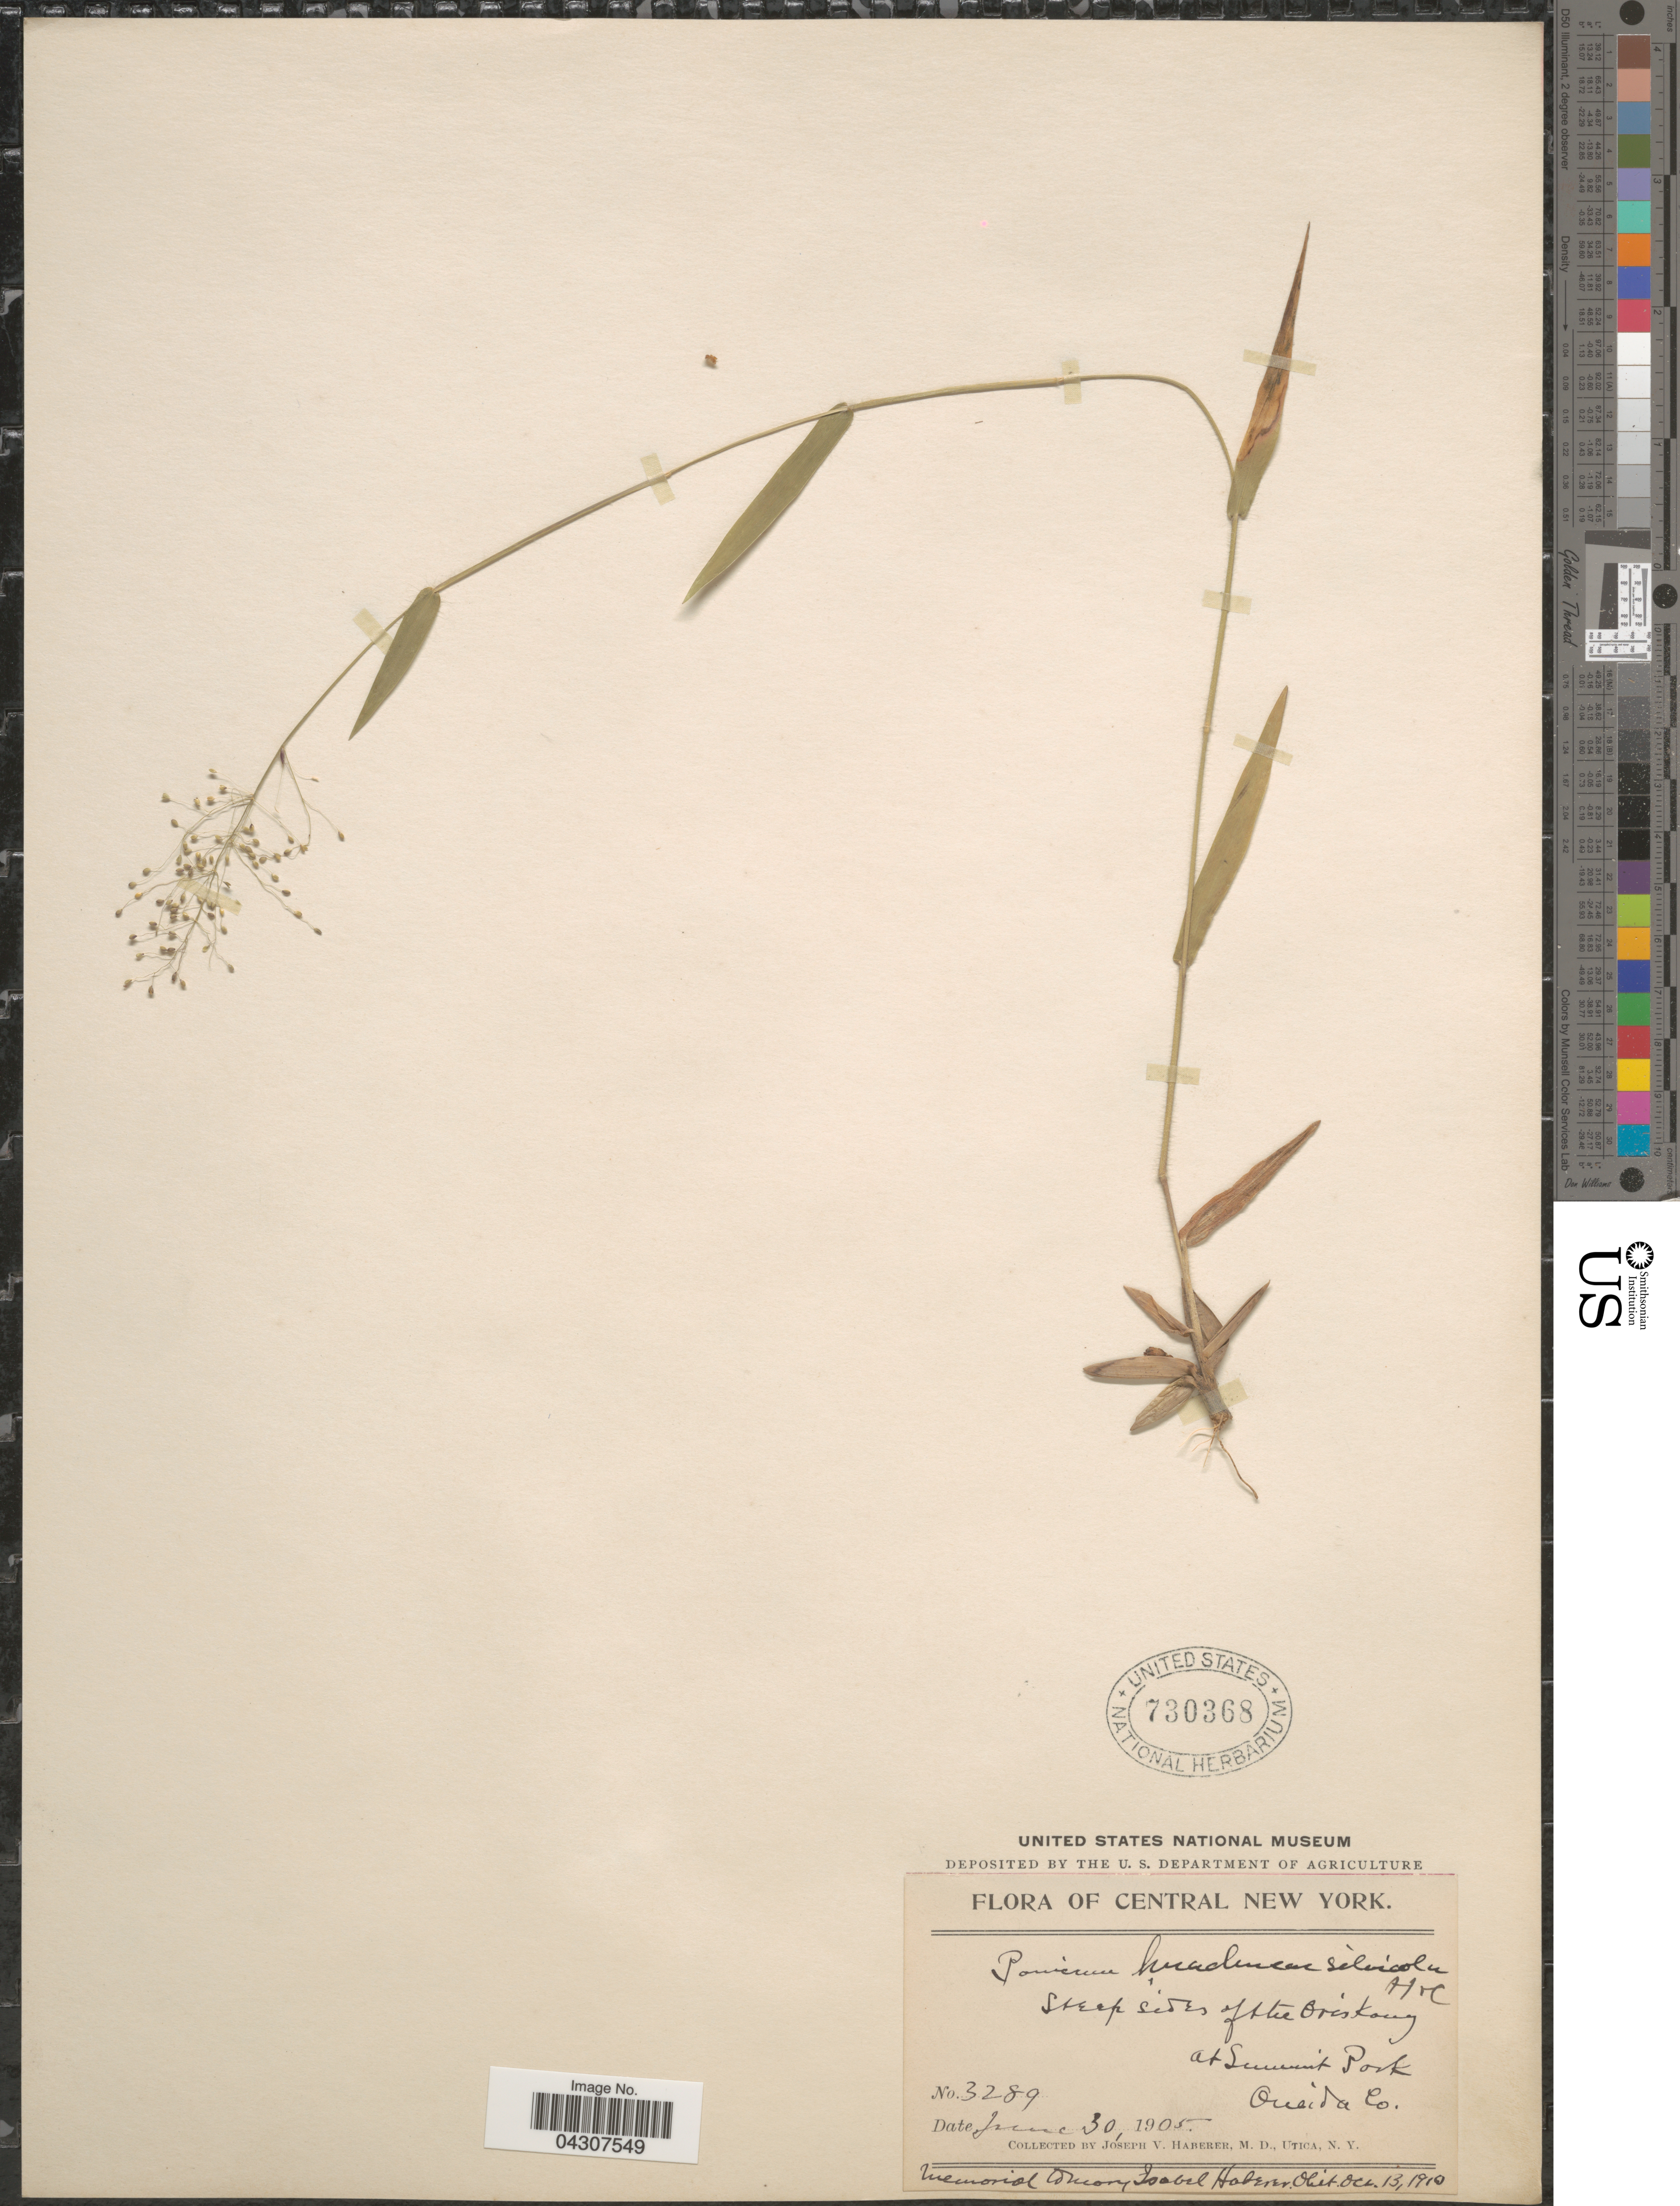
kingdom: Plantae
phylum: Tracheophyta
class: Liliopsida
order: Poales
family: Poaceae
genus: Dichanthelium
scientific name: Dichanthelium acuminatum var. acuminatum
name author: (Sw.) Gould & C.A. Clark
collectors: J. V. Haberer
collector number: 3289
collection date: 1905-06-30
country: United States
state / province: New York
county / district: Oneida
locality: Central New York. Steep sides of the Oriskany at Summit Park. Oneida Co.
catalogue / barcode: US 730368